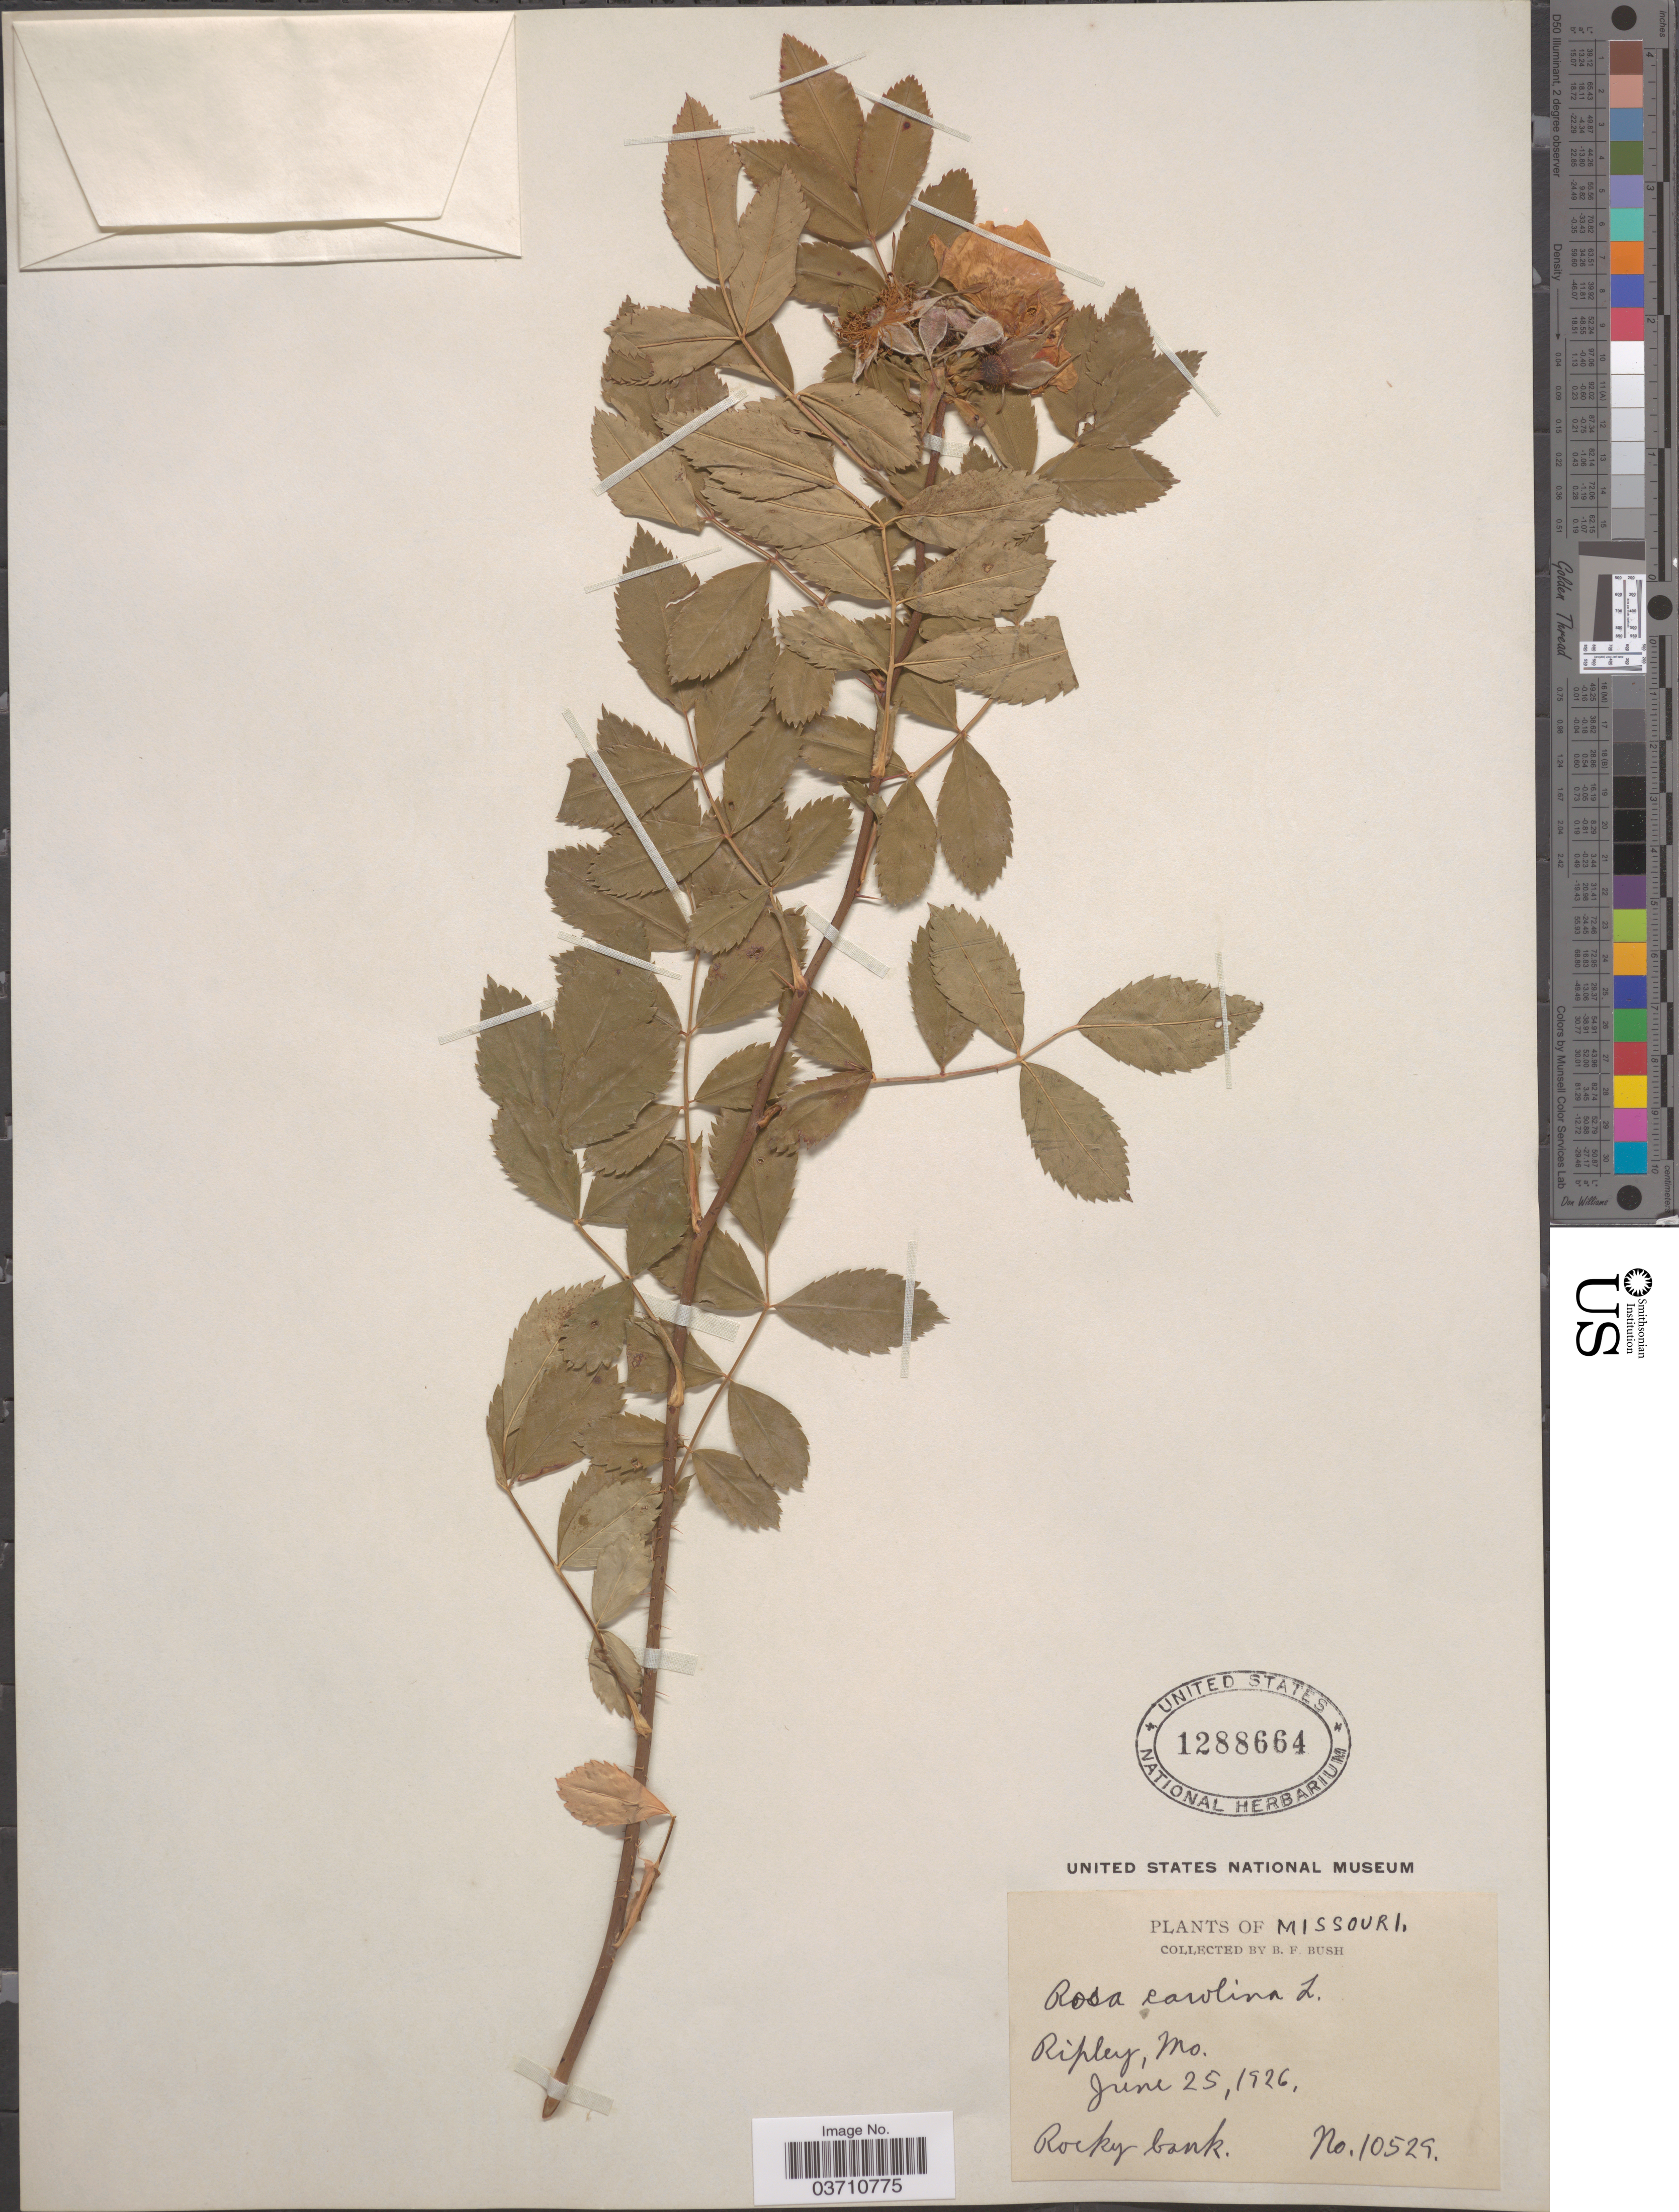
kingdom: Plantae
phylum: Tracheophyta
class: Magnoliopsida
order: Rosales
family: Rosaceae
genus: Rosa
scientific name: Rosa carolina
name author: L.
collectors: B. F. Bush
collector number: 10529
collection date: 1926-06-25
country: United States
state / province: Missouri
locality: Ripley.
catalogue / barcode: US 1288664